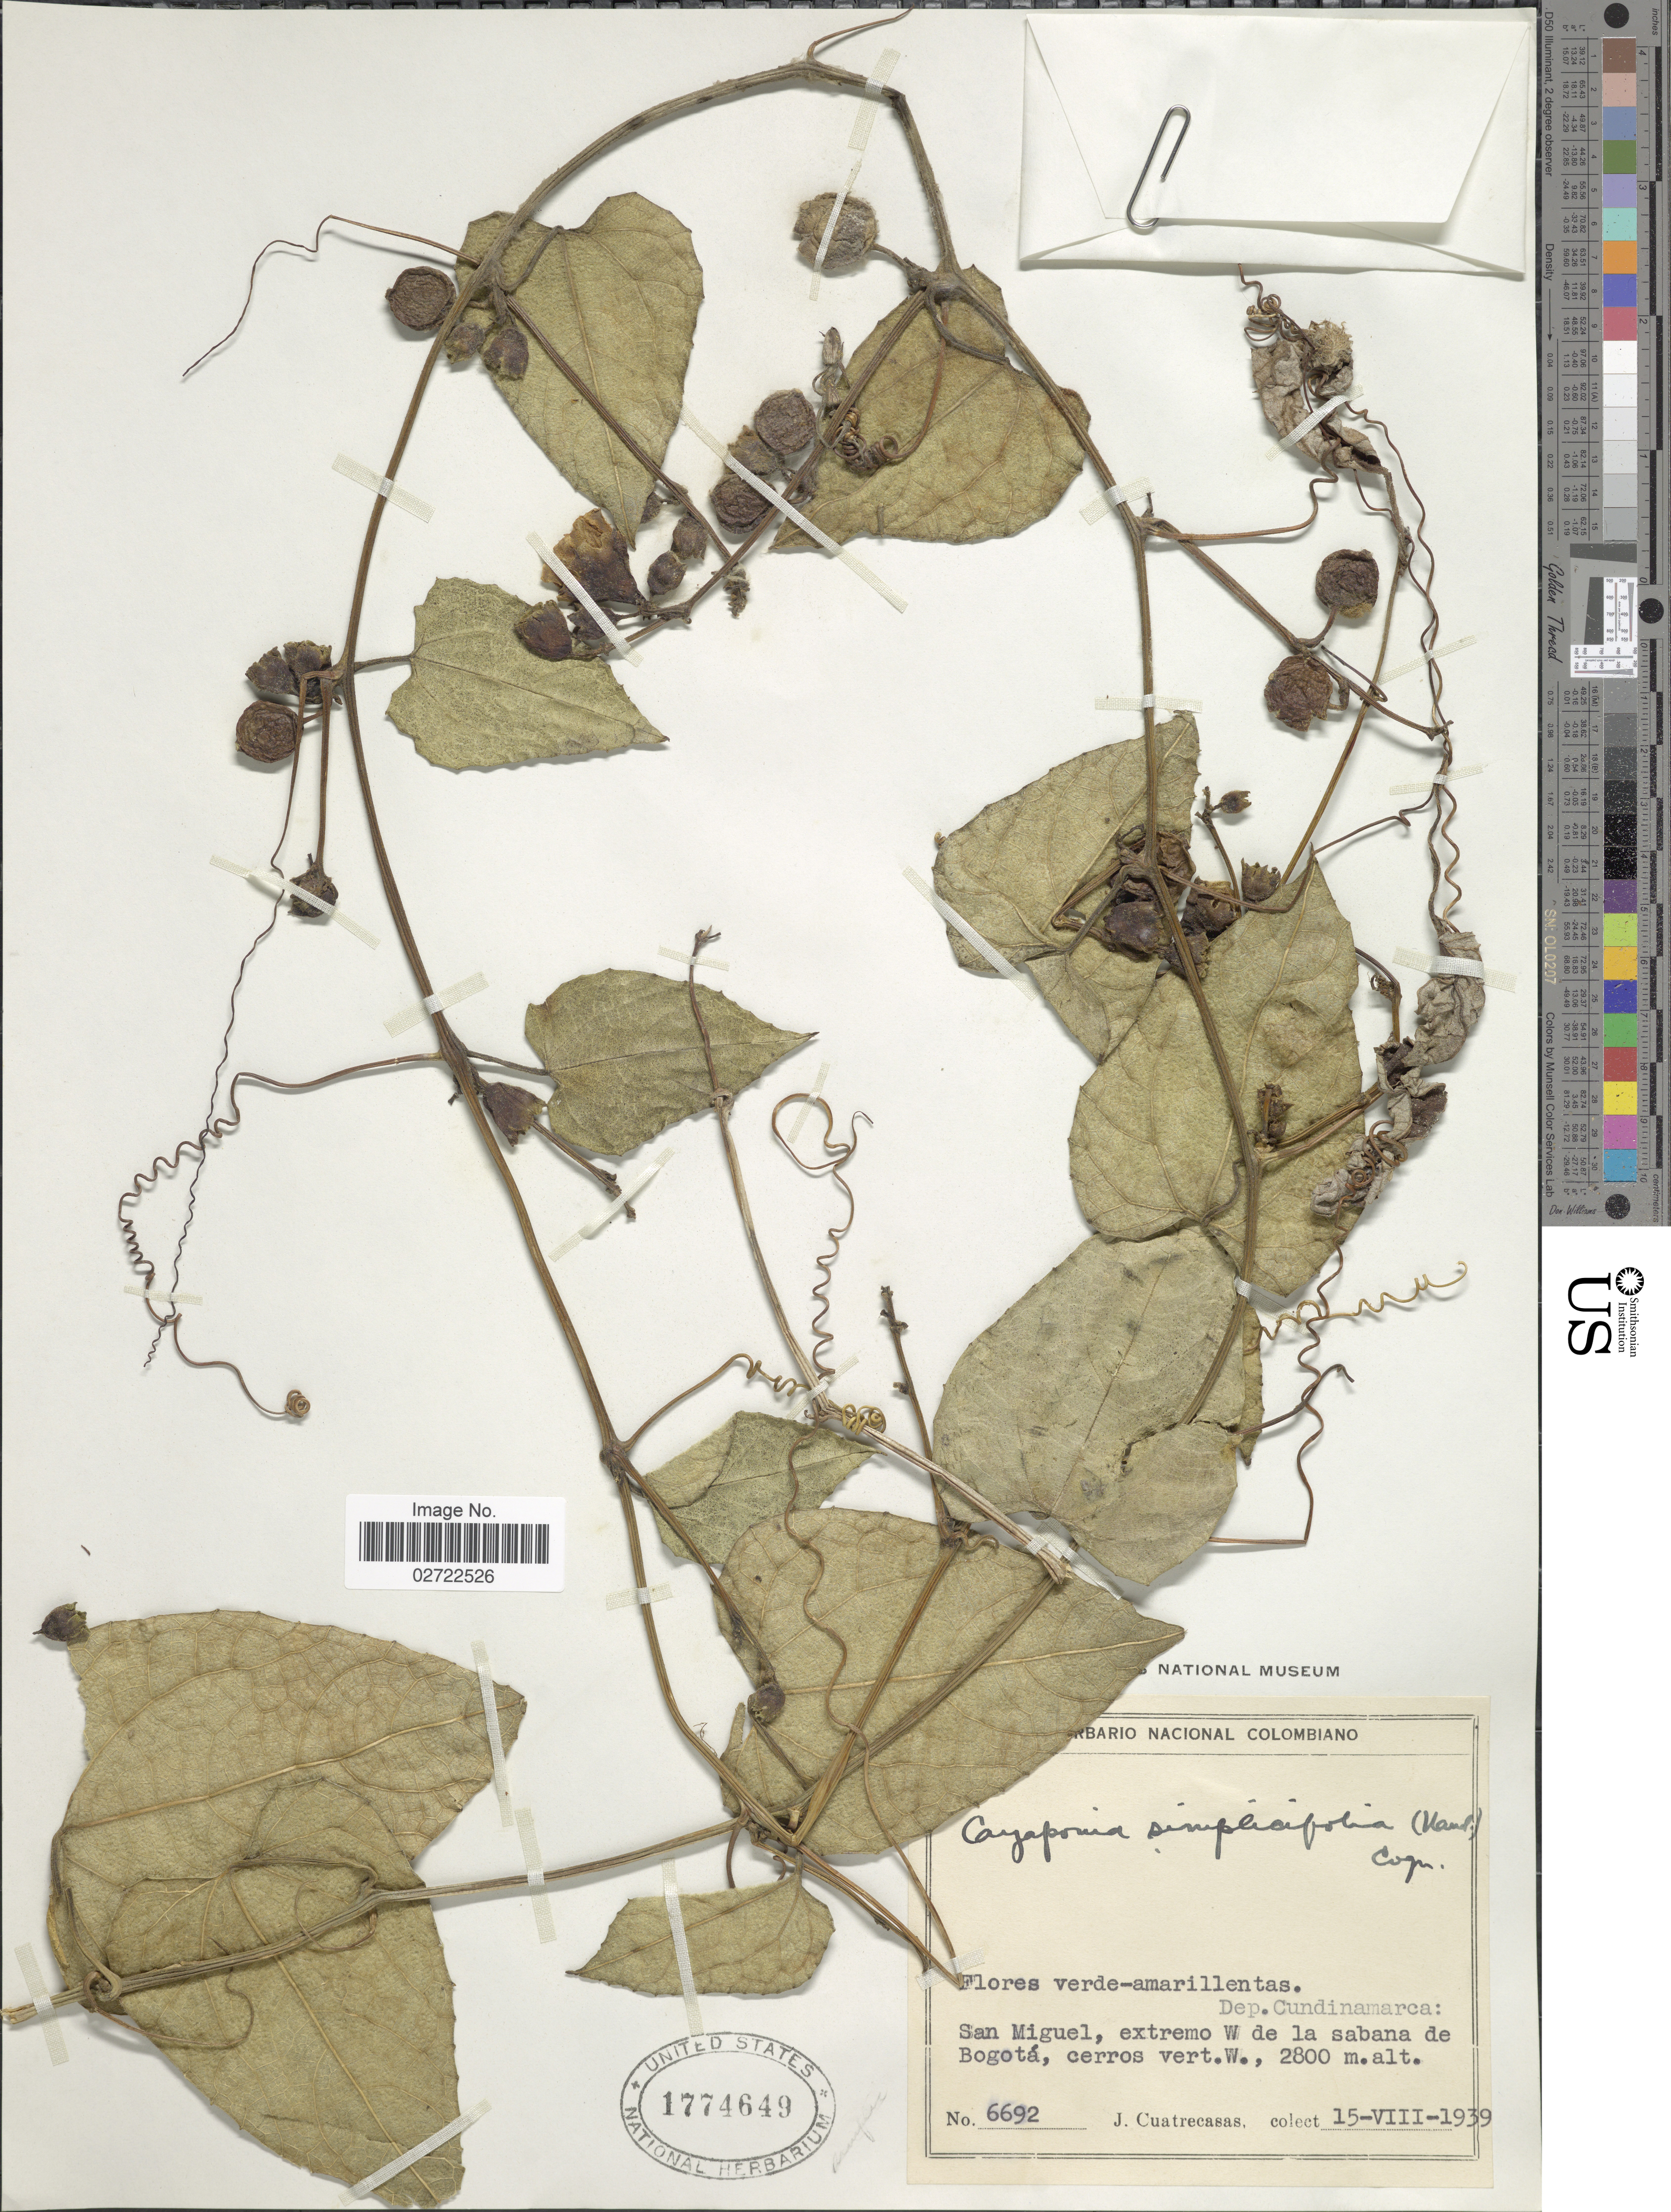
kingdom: Plantae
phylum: Tracheophyta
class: Magnoliopsida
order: Cucurbitales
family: Cucurbitaceae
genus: Cayaponia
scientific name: Cayaponia simplicifolia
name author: (Naudin) Cogn.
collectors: J. Cuatrecasas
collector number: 6692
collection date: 1939-08-15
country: Colombia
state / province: Cundinamarca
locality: Dep. Cundinamarca: San Miguel, extremo W de la sabana de Bogota, cerros vert. W.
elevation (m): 2800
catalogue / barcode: US 1775649